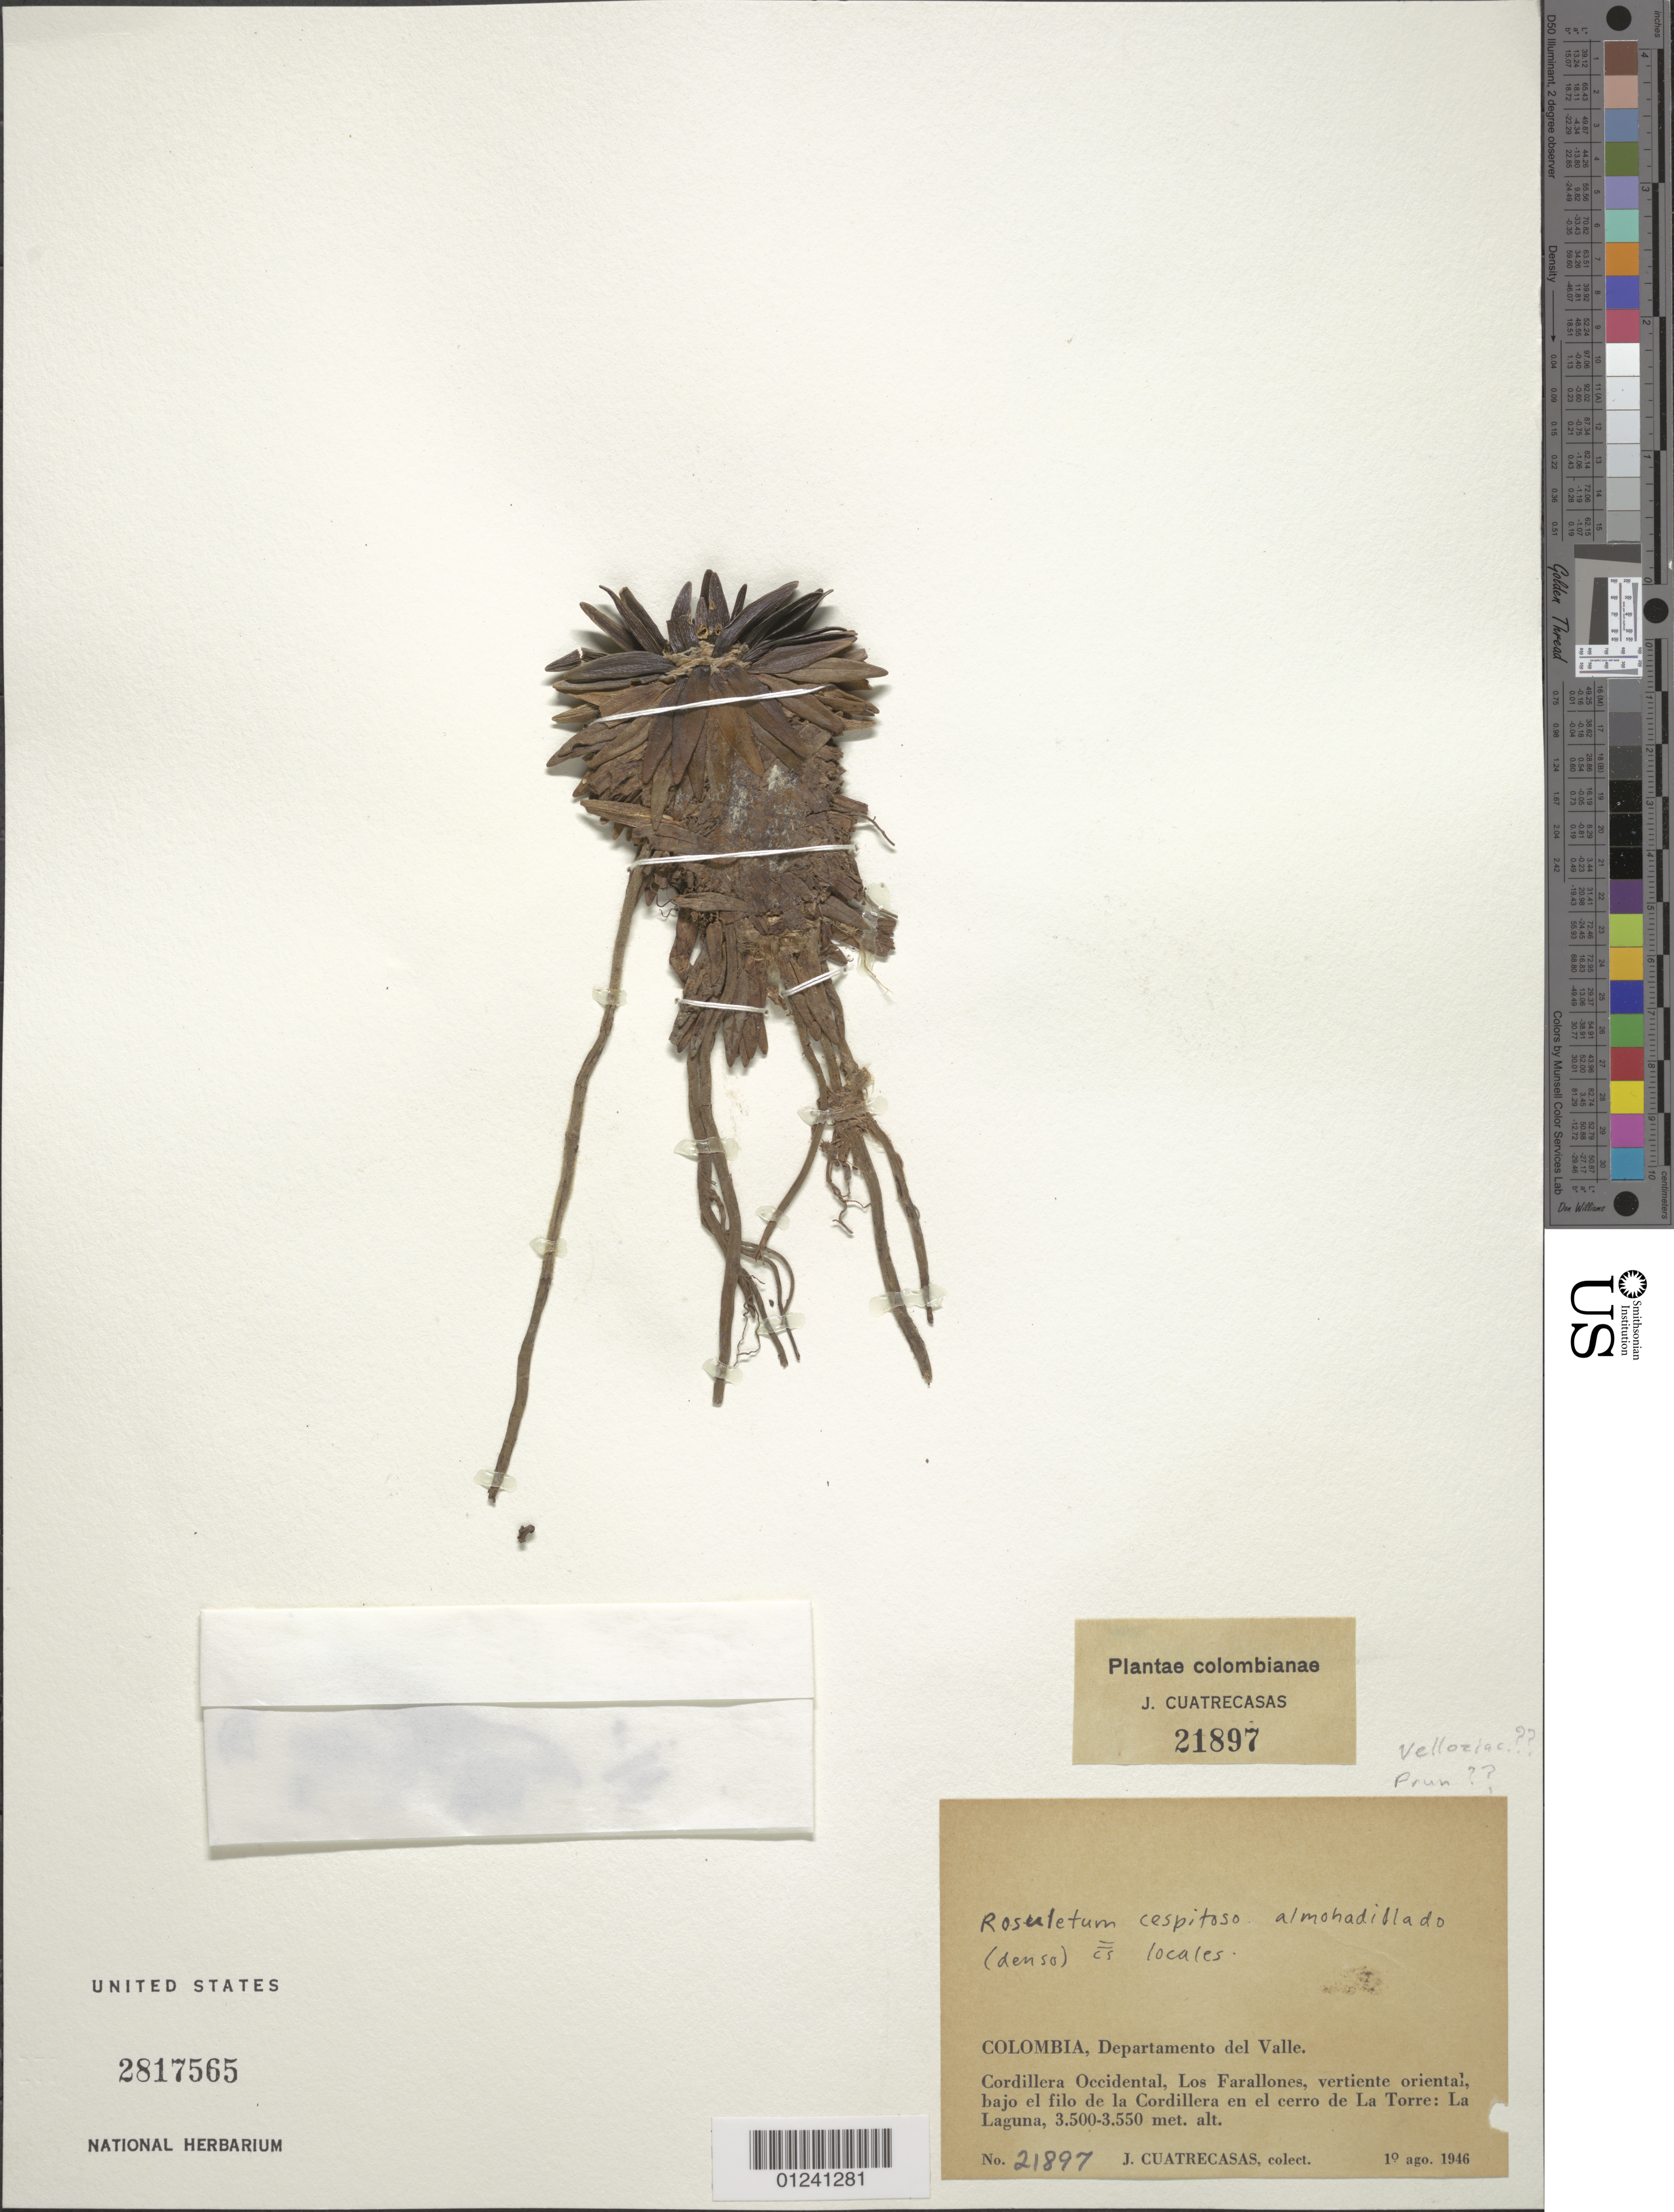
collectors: J. Cuatrecasas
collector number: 21897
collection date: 1946-08-19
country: Colombia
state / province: Valle del Cauca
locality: Cordillera occidental, Los Farallones, vertiente oriental, bajo el filo de la Cordillera en el cerro de La Torre: La Laguna.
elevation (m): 3500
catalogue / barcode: US 2817565